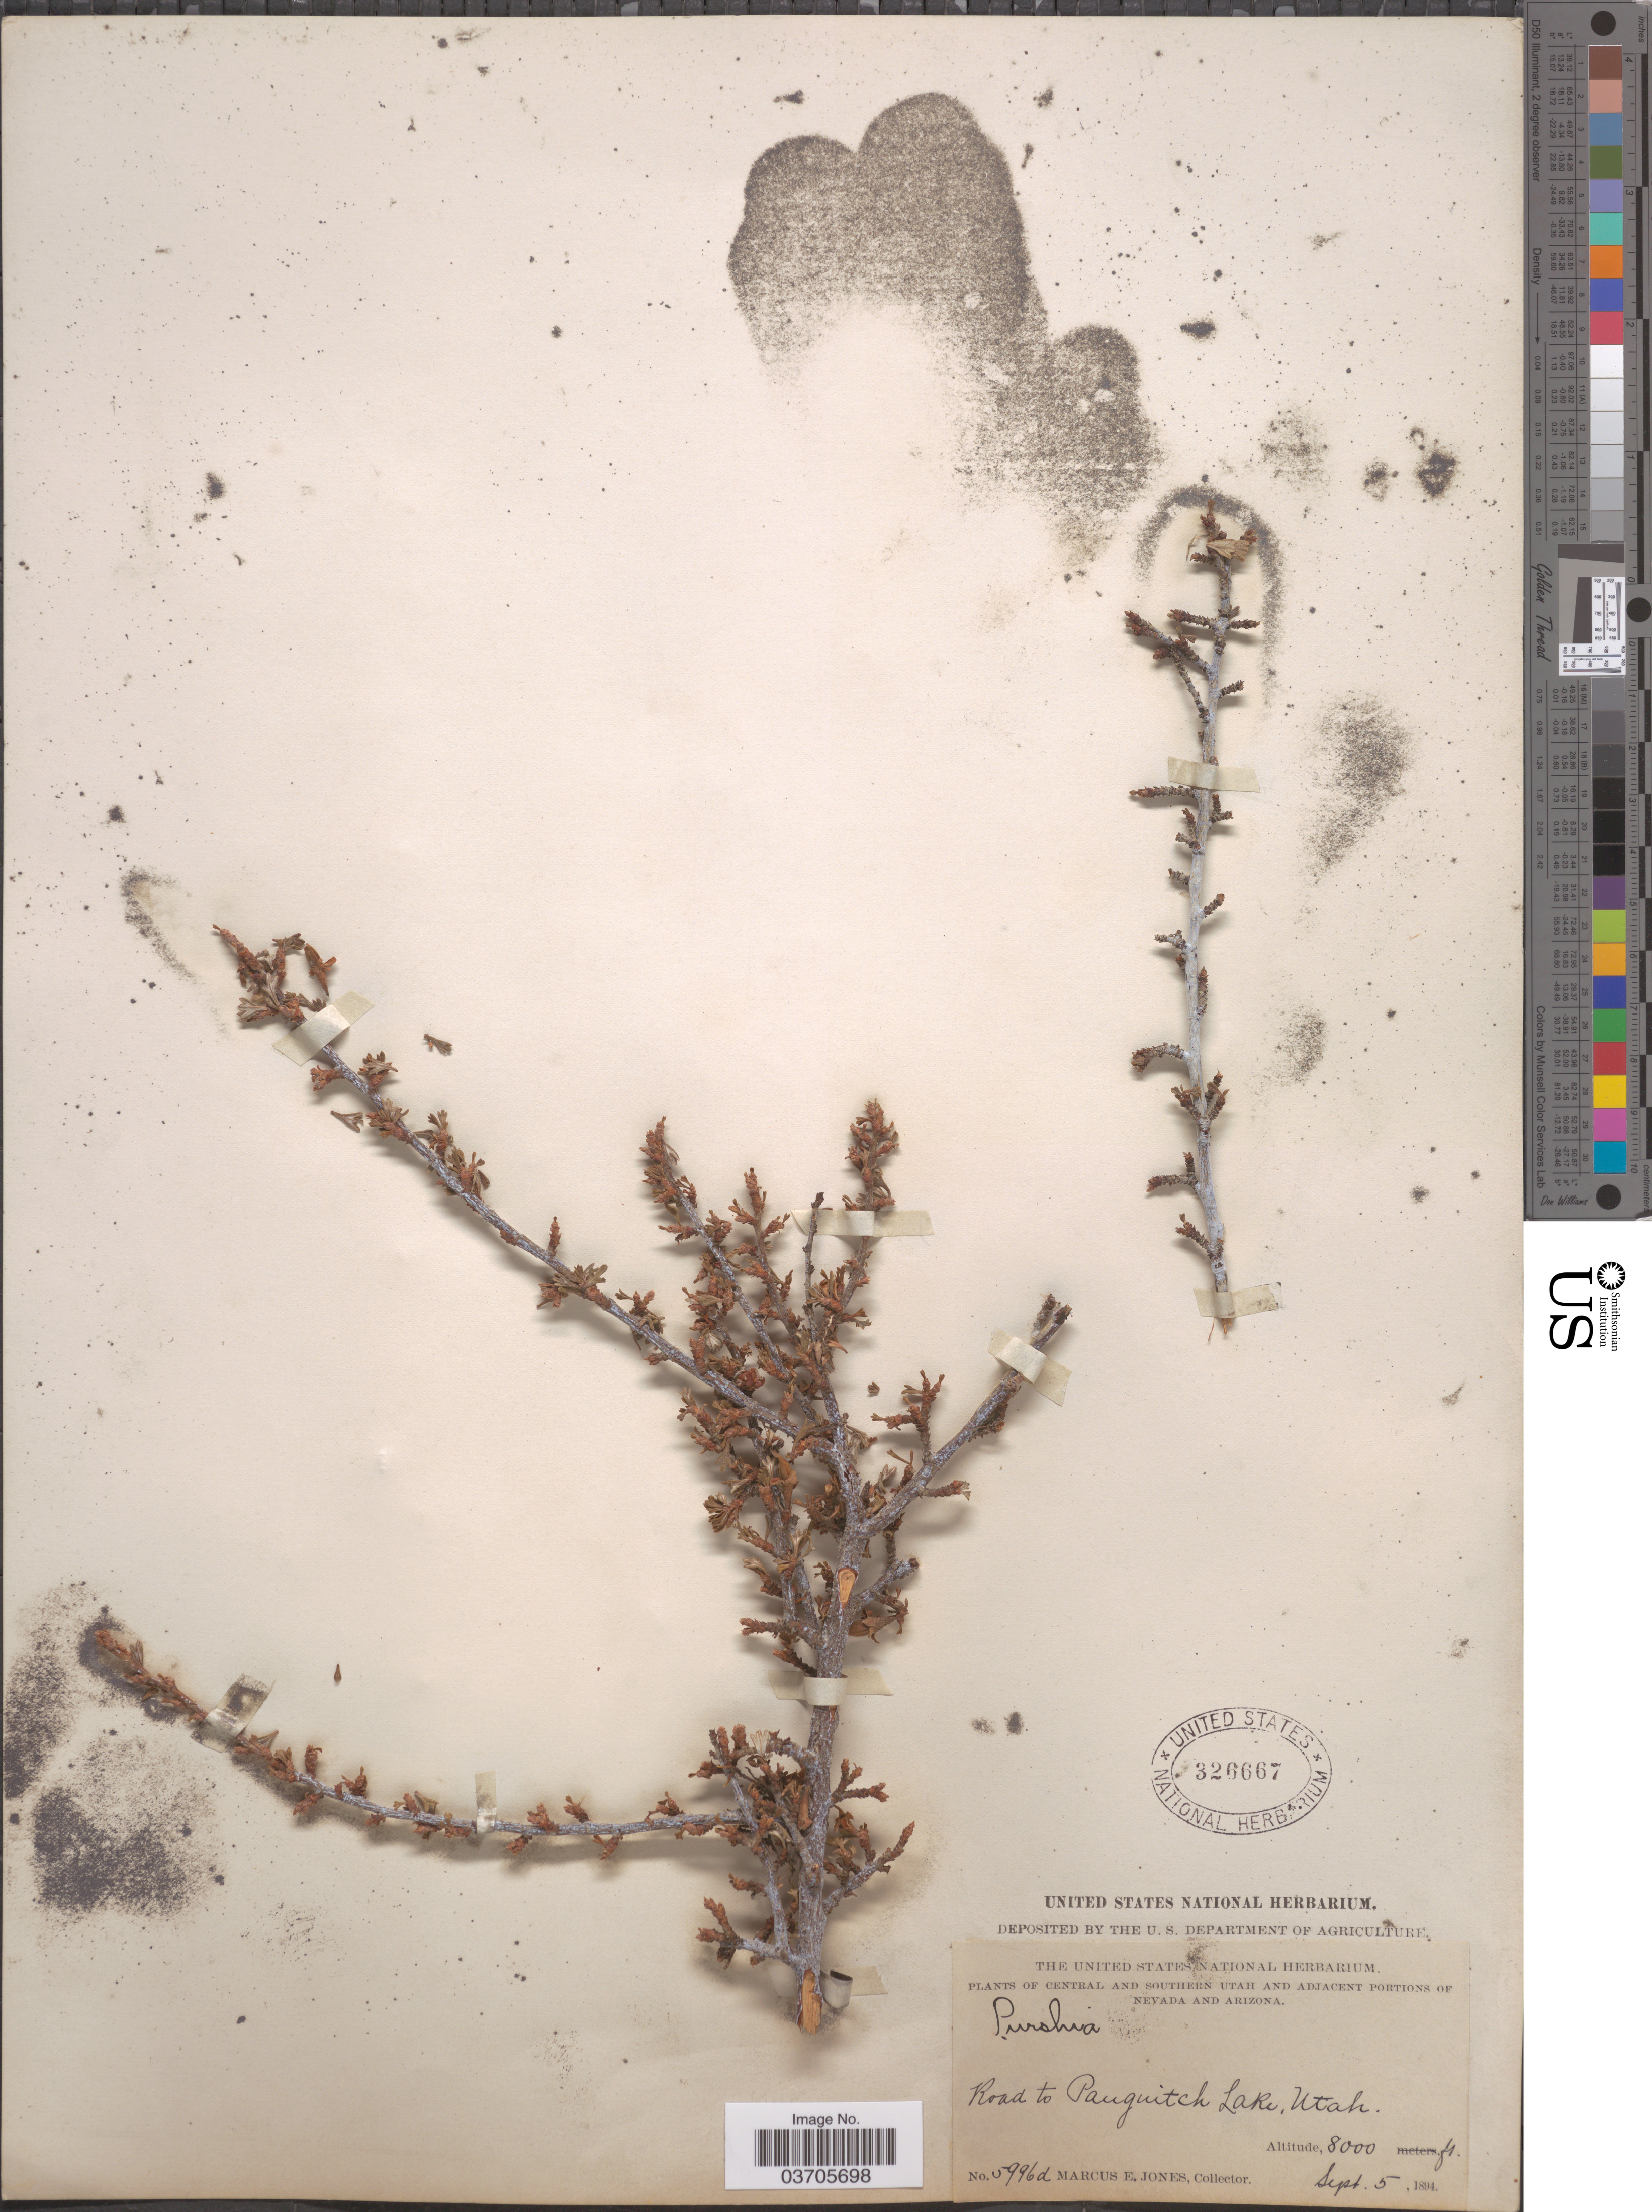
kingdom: Plantae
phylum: Tracheophyta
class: Magnoliopsida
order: Rosales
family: Rosaceae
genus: Purshia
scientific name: Purshia tridentata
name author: (Pursh) DC.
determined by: Strong, Mark T., (BOT), Smithsonian Institution - National Museum of Natural History (UNITED STATES)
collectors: M. E. Jones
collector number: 5996d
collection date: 1894-09-05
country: United States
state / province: Utah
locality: Central and Southern Utah. Road to Panguitch Lake.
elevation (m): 2438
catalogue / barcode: US 326667